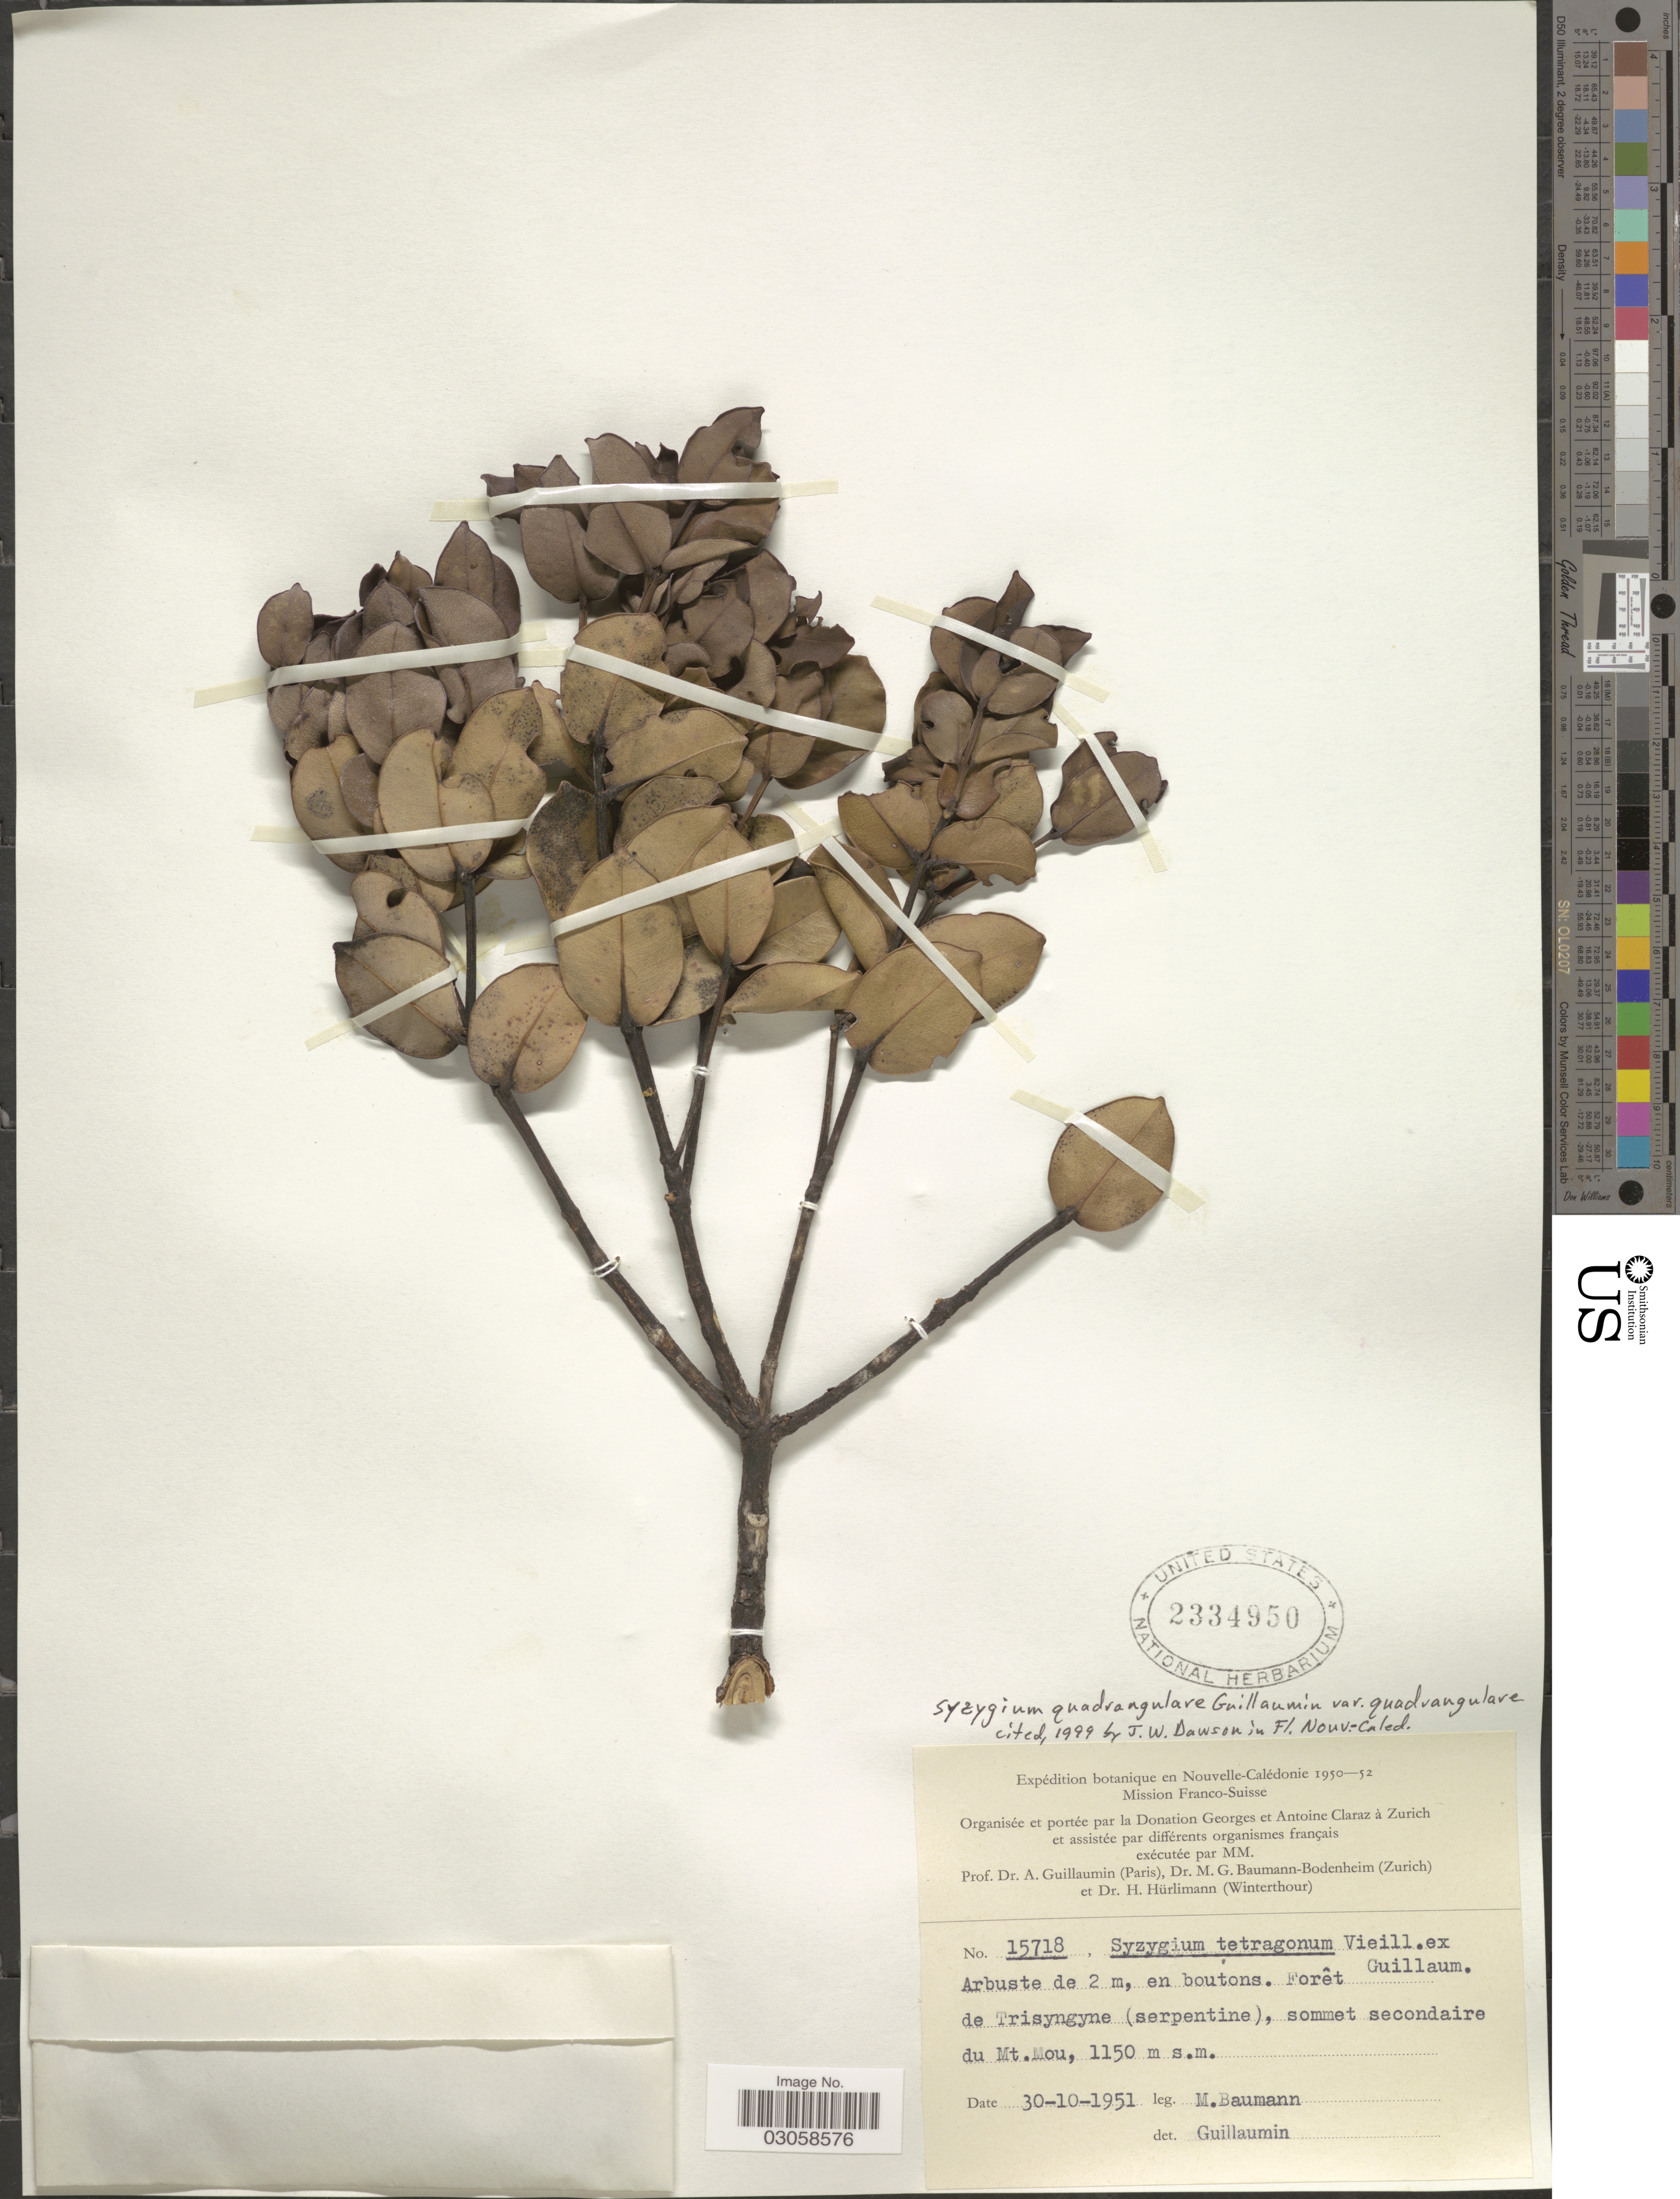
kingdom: Plantae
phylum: Tracheophyta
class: Magnoliopsida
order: Myrtales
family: Myrtaceae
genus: Syzygium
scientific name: Syzygium quadrangulatum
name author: (A. Gray) Merr. & L.M. Perry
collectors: M. G. Baumann-Bodenheim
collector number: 15718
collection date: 1951-10-30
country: New Caledonia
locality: Nouvelle-Calédonie. Forêt de Trisyngyne (serpentine), sommet secondaire du Mt. Mou.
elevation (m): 1150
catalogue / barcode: US 2334950